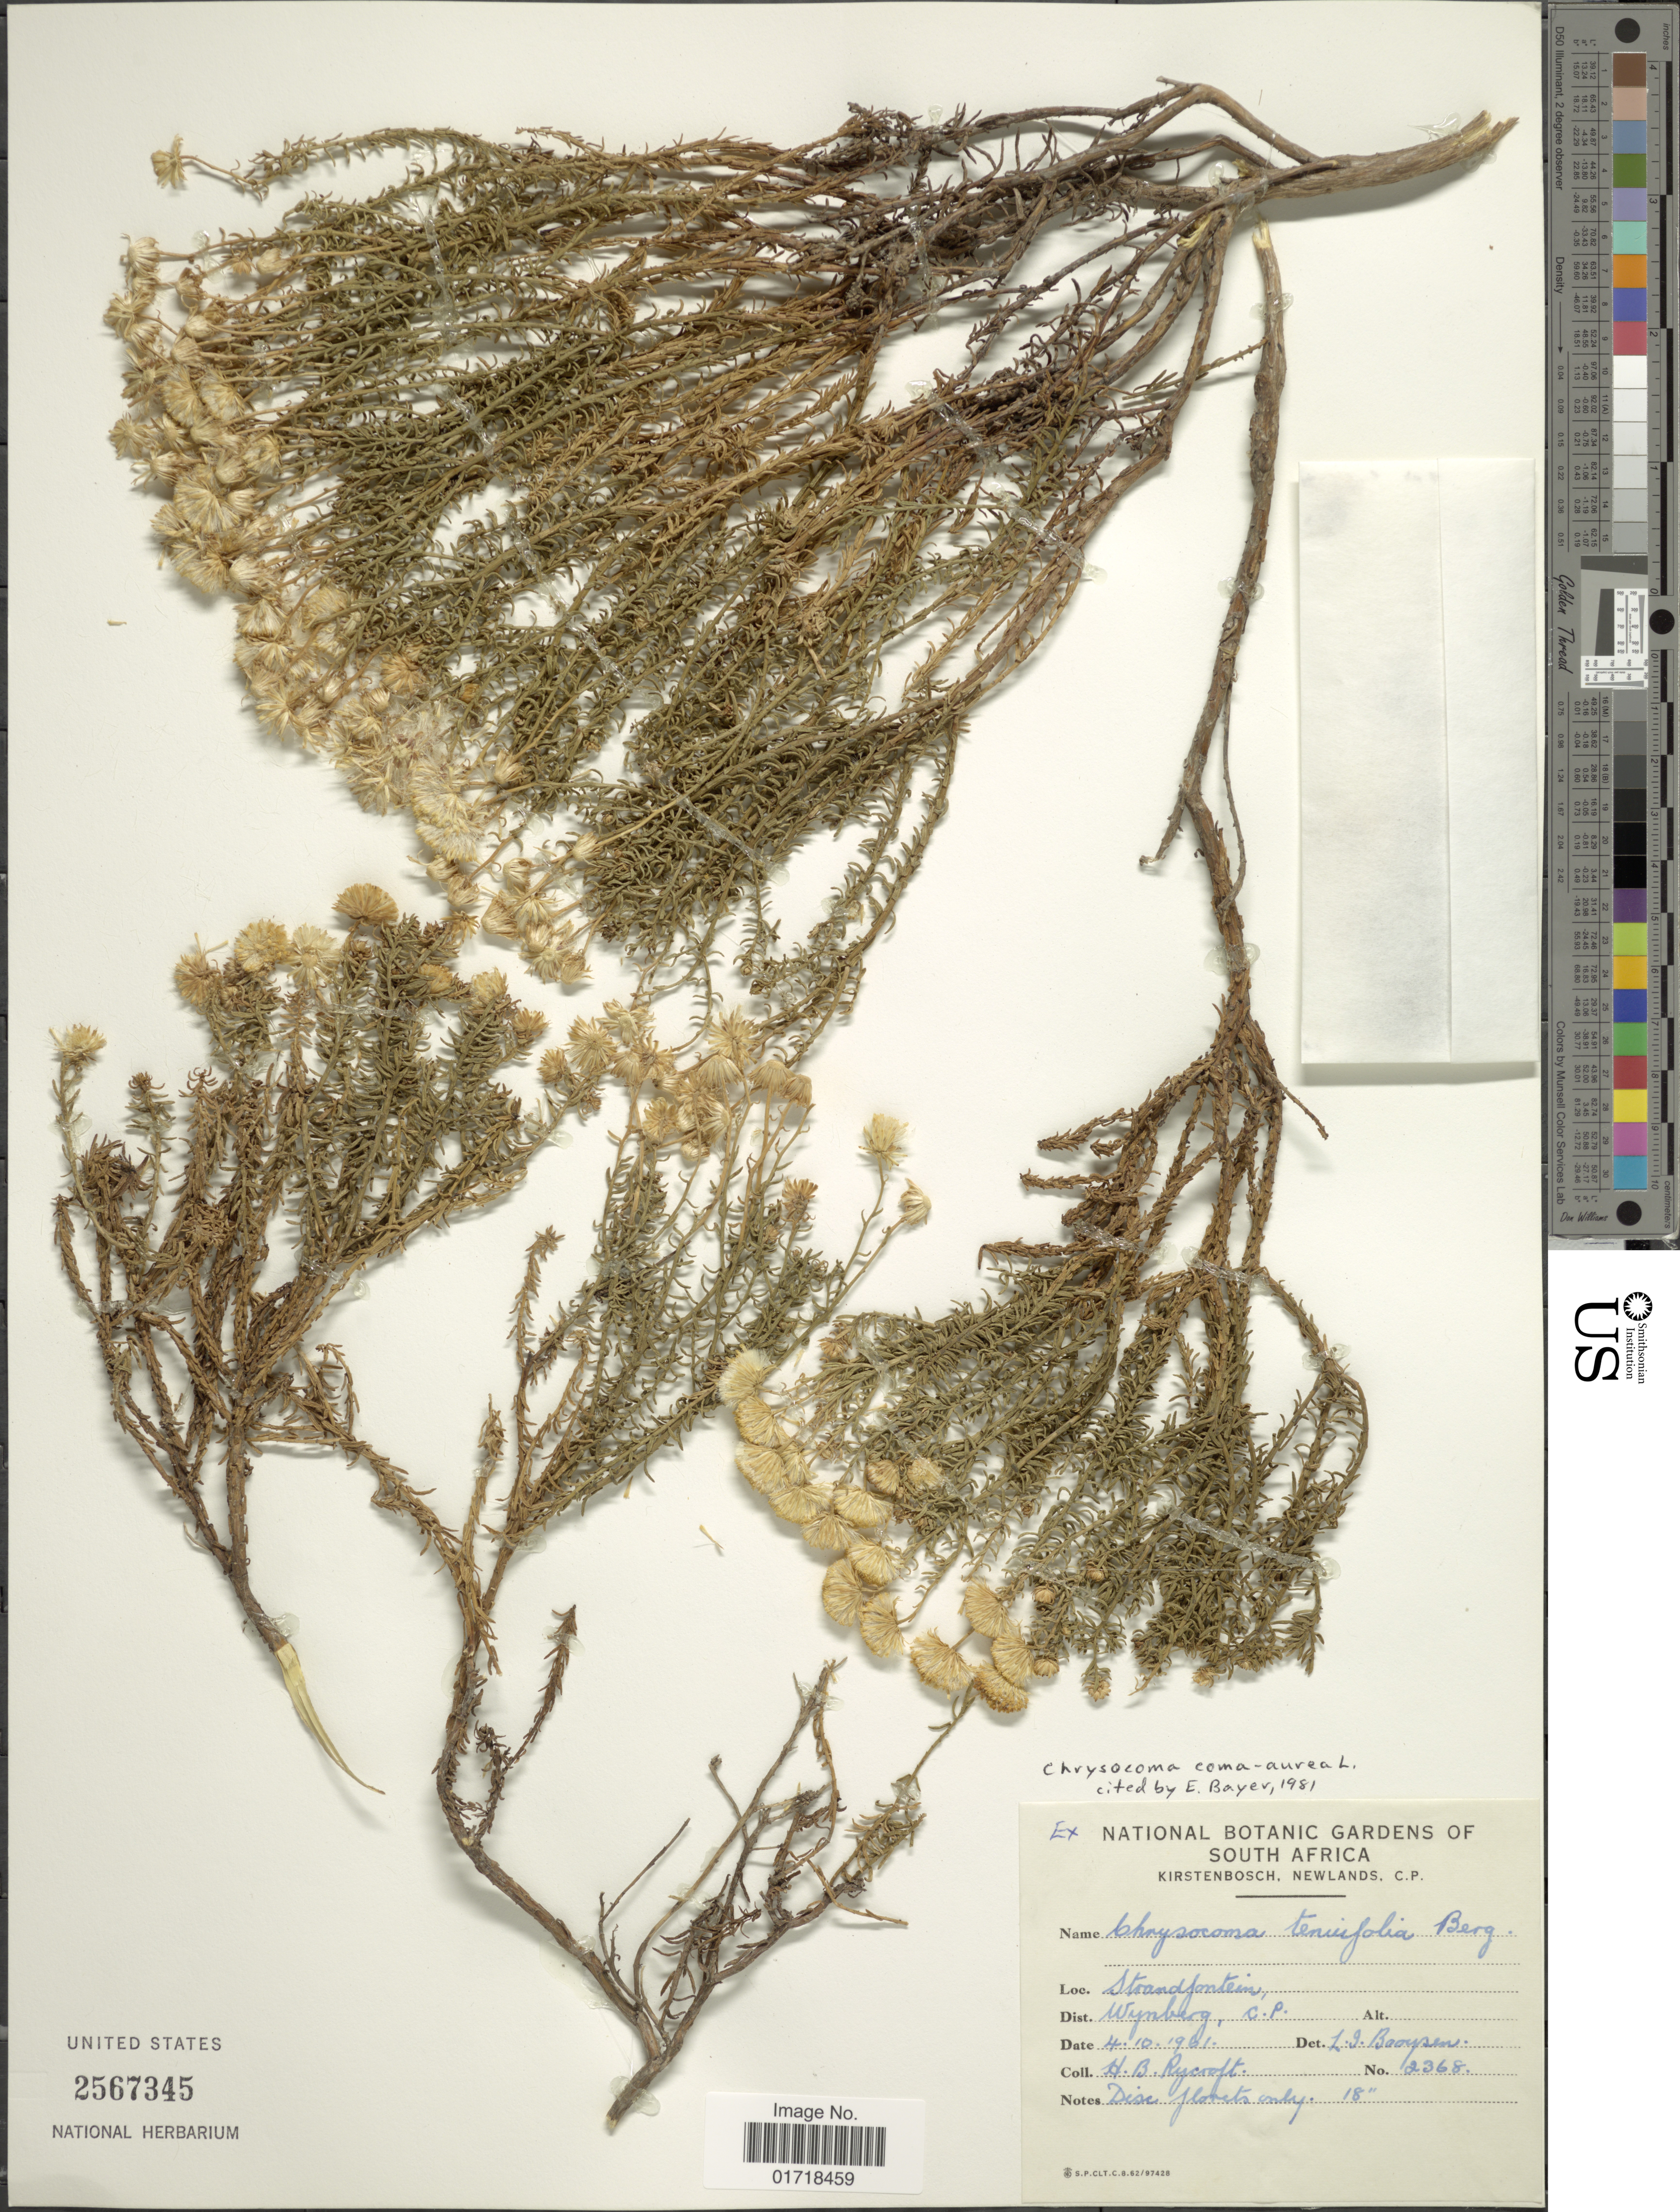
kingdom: Plantae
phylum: Tracheophyta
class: Magnoliopsida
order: Asterales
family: Asteraceae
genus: Chrysocoma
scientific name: Chrysocoma coma-aurea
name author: L.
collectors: H. Rycroft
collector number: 2368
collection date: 1961-04-10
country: South Africa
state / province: Western Cape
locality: Strandfontein, Wynberg, C. P.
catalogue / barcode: US 2567345